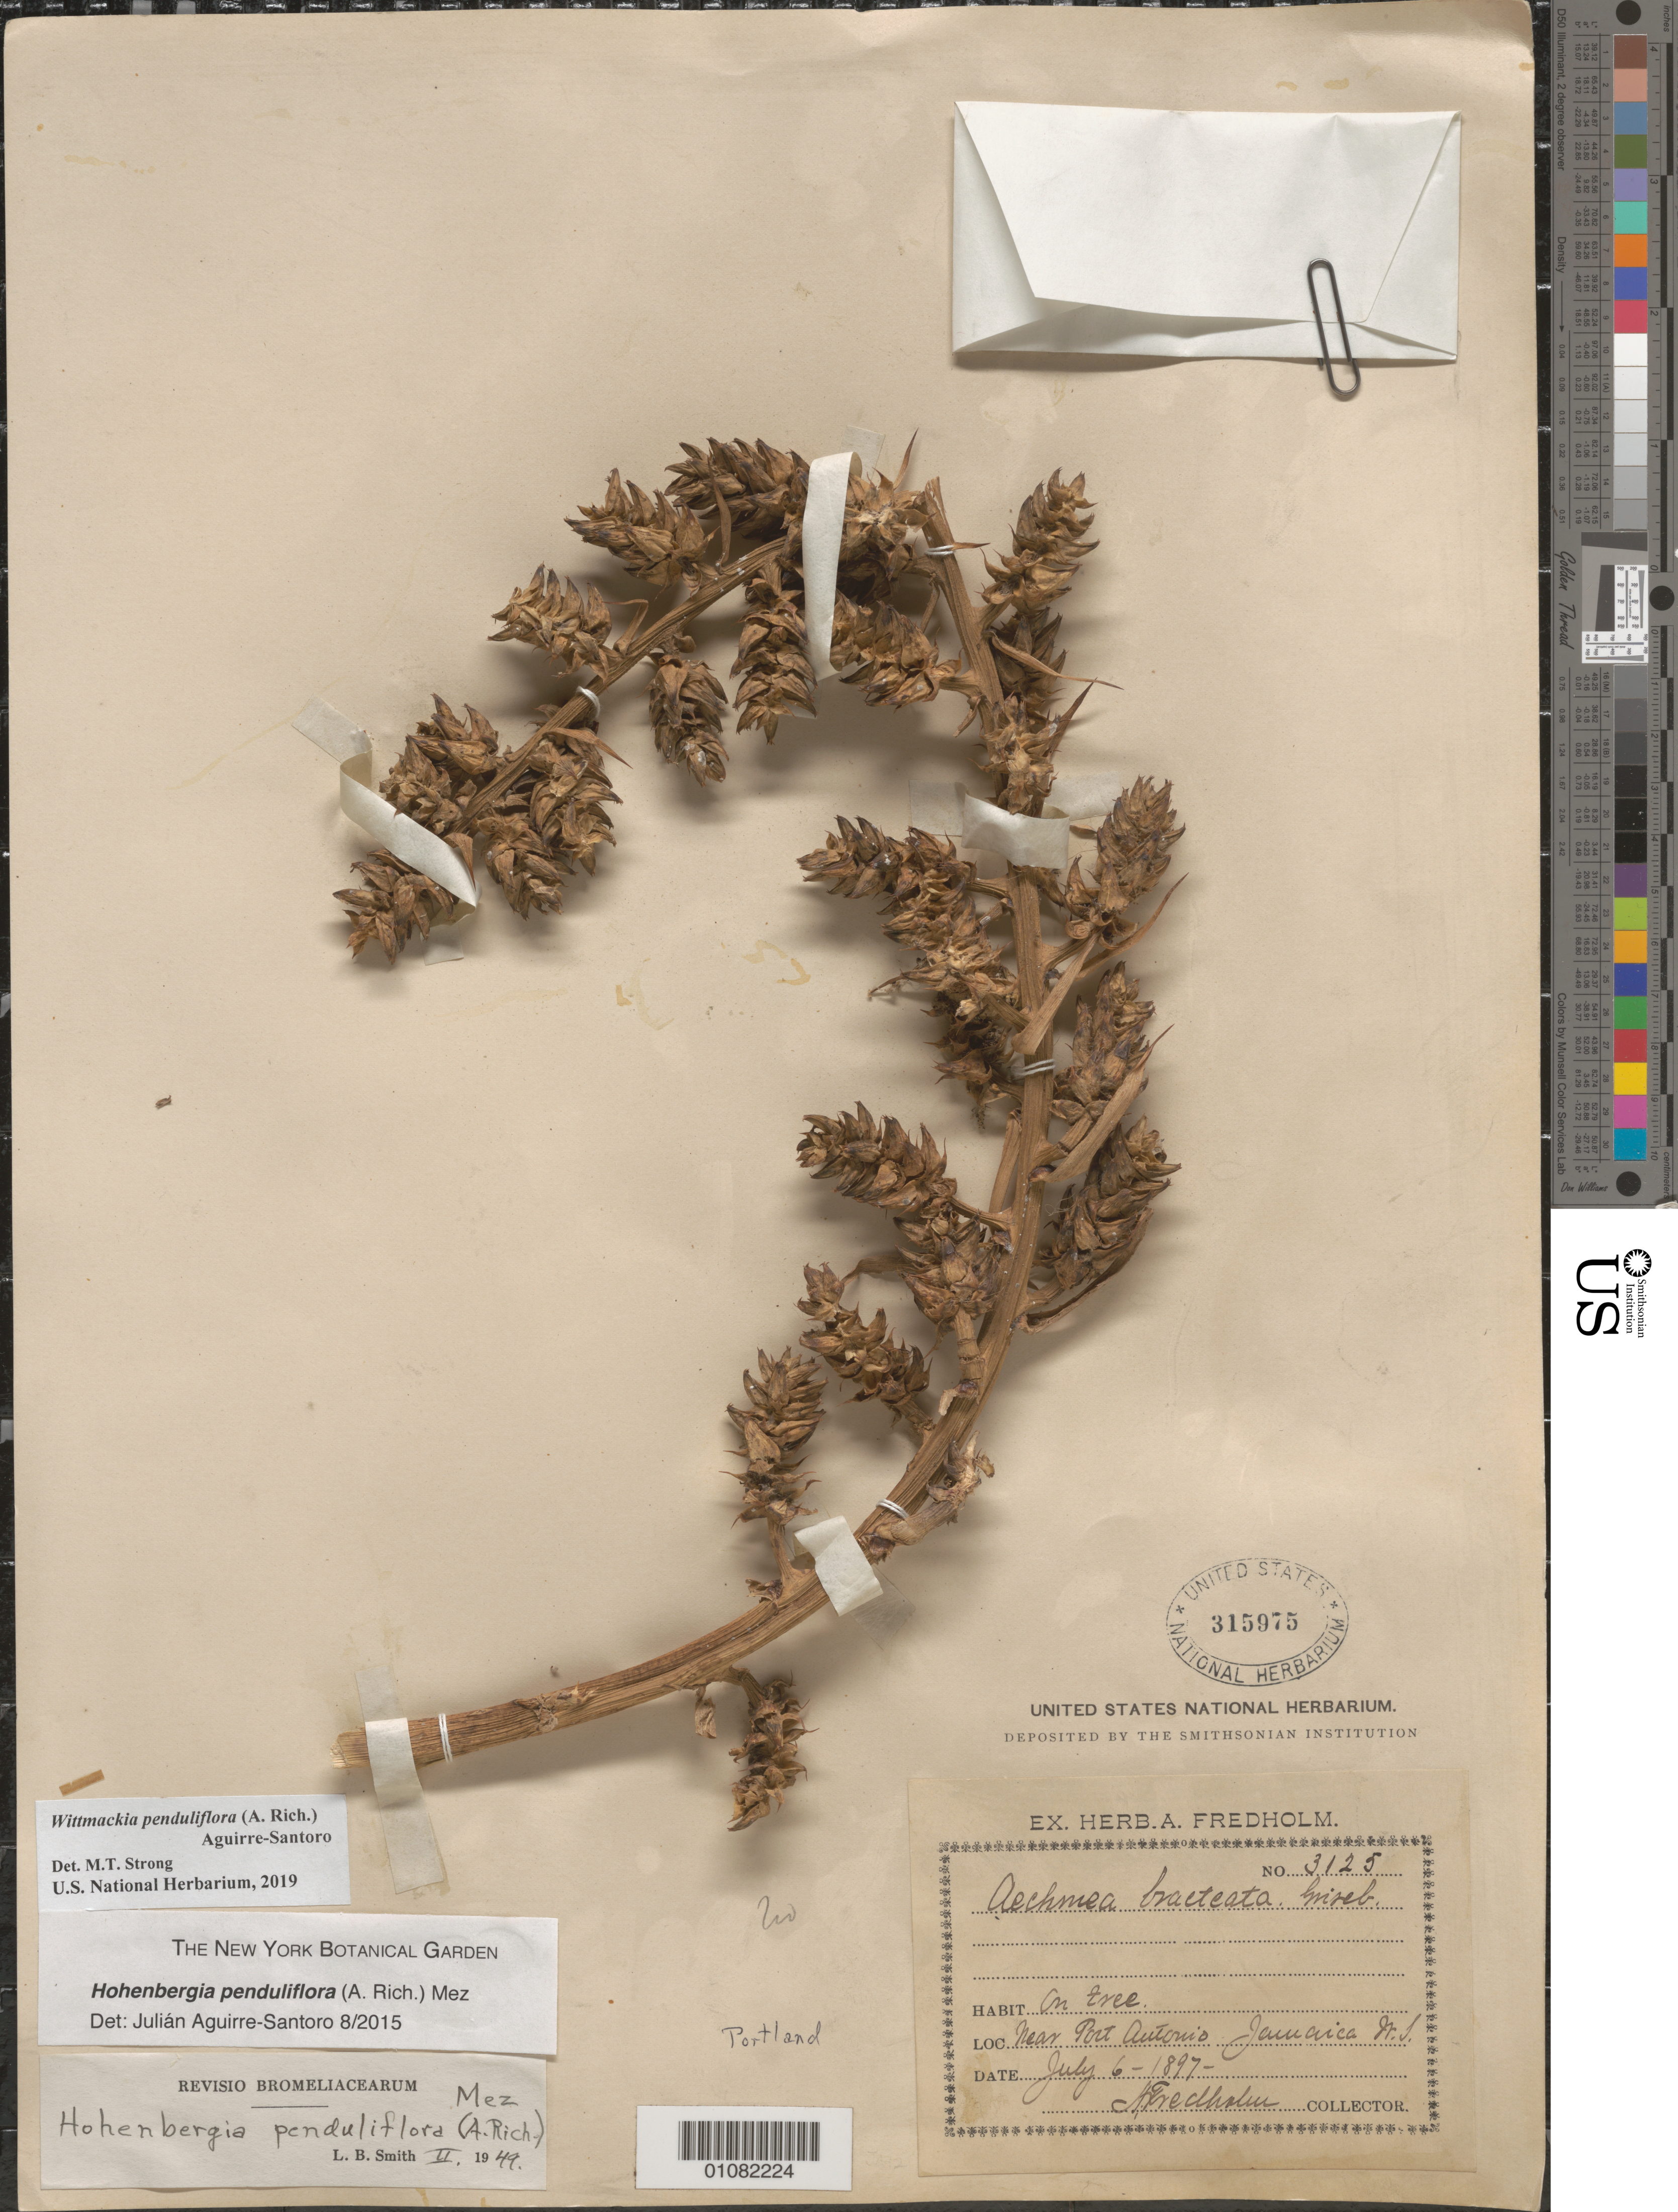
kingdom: Plantae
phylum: Tracheophyta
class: Liliopsida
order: Poales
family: Bromeliaceae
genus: Wittmackia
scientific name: Wittmackia penduliflora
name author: (A. Rich.) Aguirre-Santoro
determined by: Strong, Mark T., (BOT), Smithsonian Institution - National Museum of Natural History (UNITED STATES)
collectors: A. Fredholm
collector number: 3125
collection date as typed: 06 Jul 1897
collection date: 1897-07-06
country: Jamaica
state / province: Portland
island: Jamaica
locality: Near Port Antonio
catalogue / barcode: US 315975